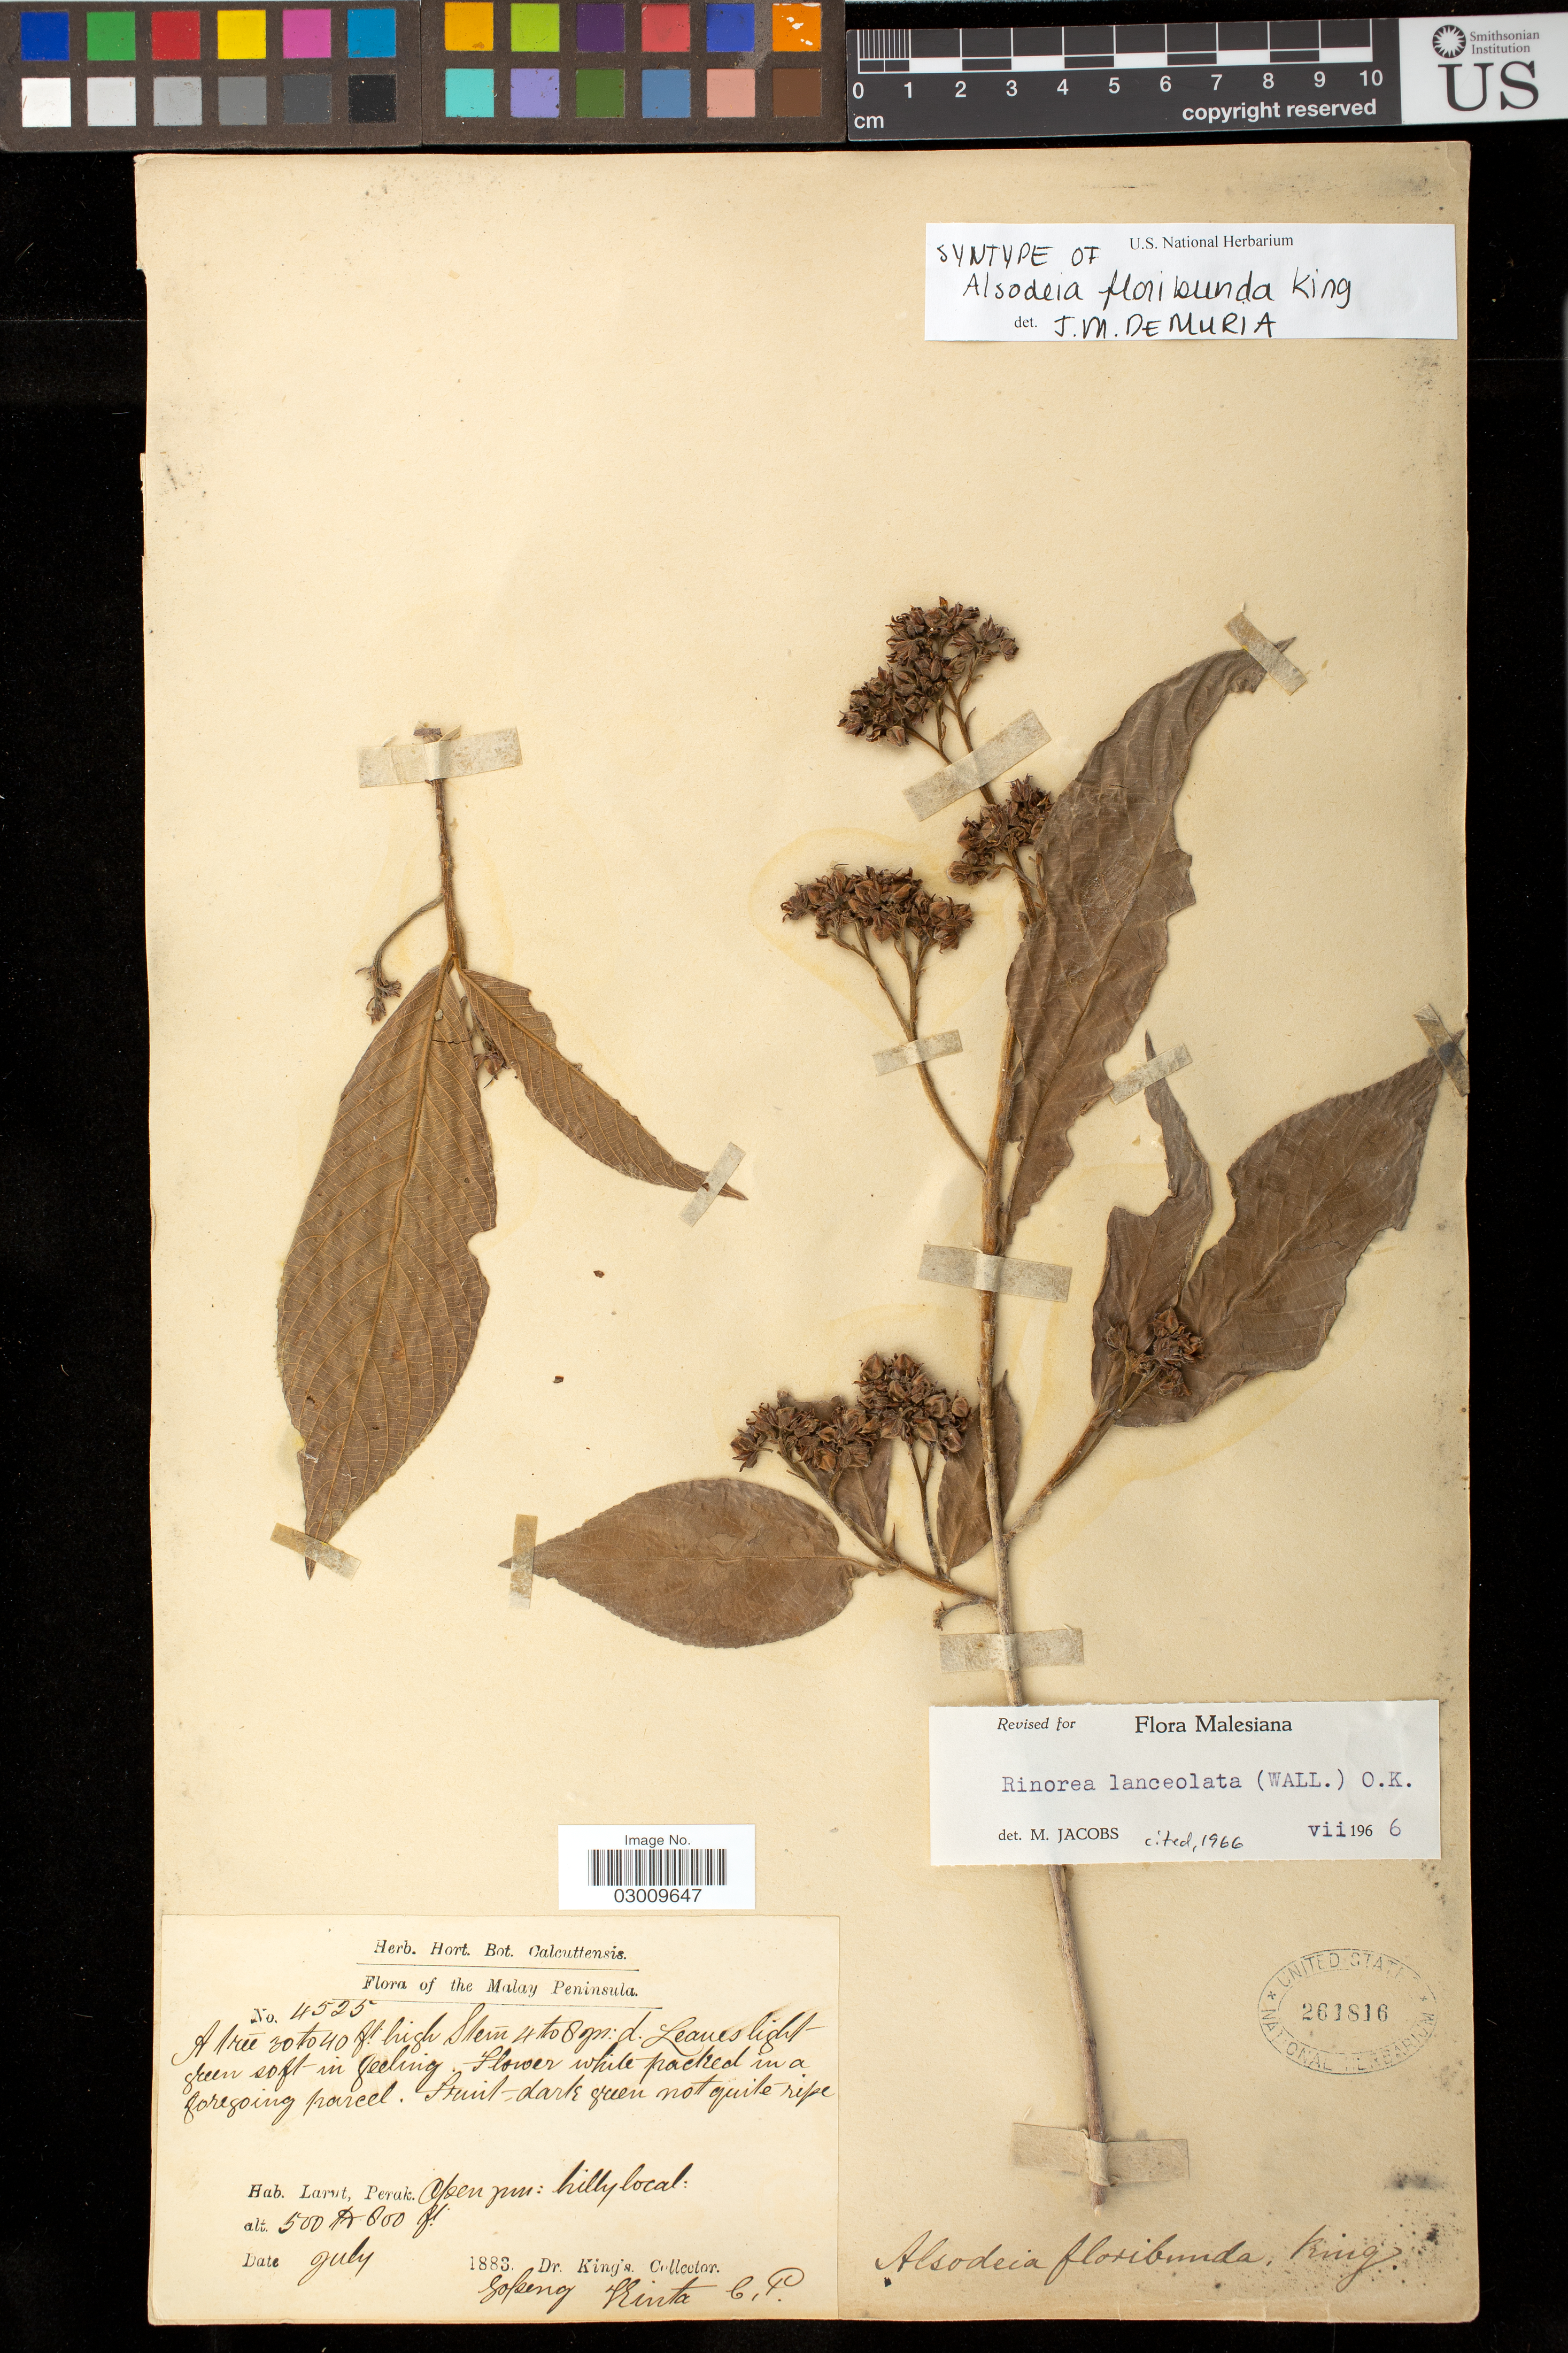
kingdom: Plantae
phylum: Tracheophyta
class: Magnoliopsida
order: Malpighiales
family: Violaceae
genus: Alsodeia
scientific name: Alsodeia floribunda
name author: King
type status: Syntype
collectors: Dr. King's collector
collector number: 4525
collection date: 1883-07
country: Malaysia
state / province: Perak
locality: Malay Peninsula. Larut.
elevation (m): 152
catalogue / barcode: US 261816